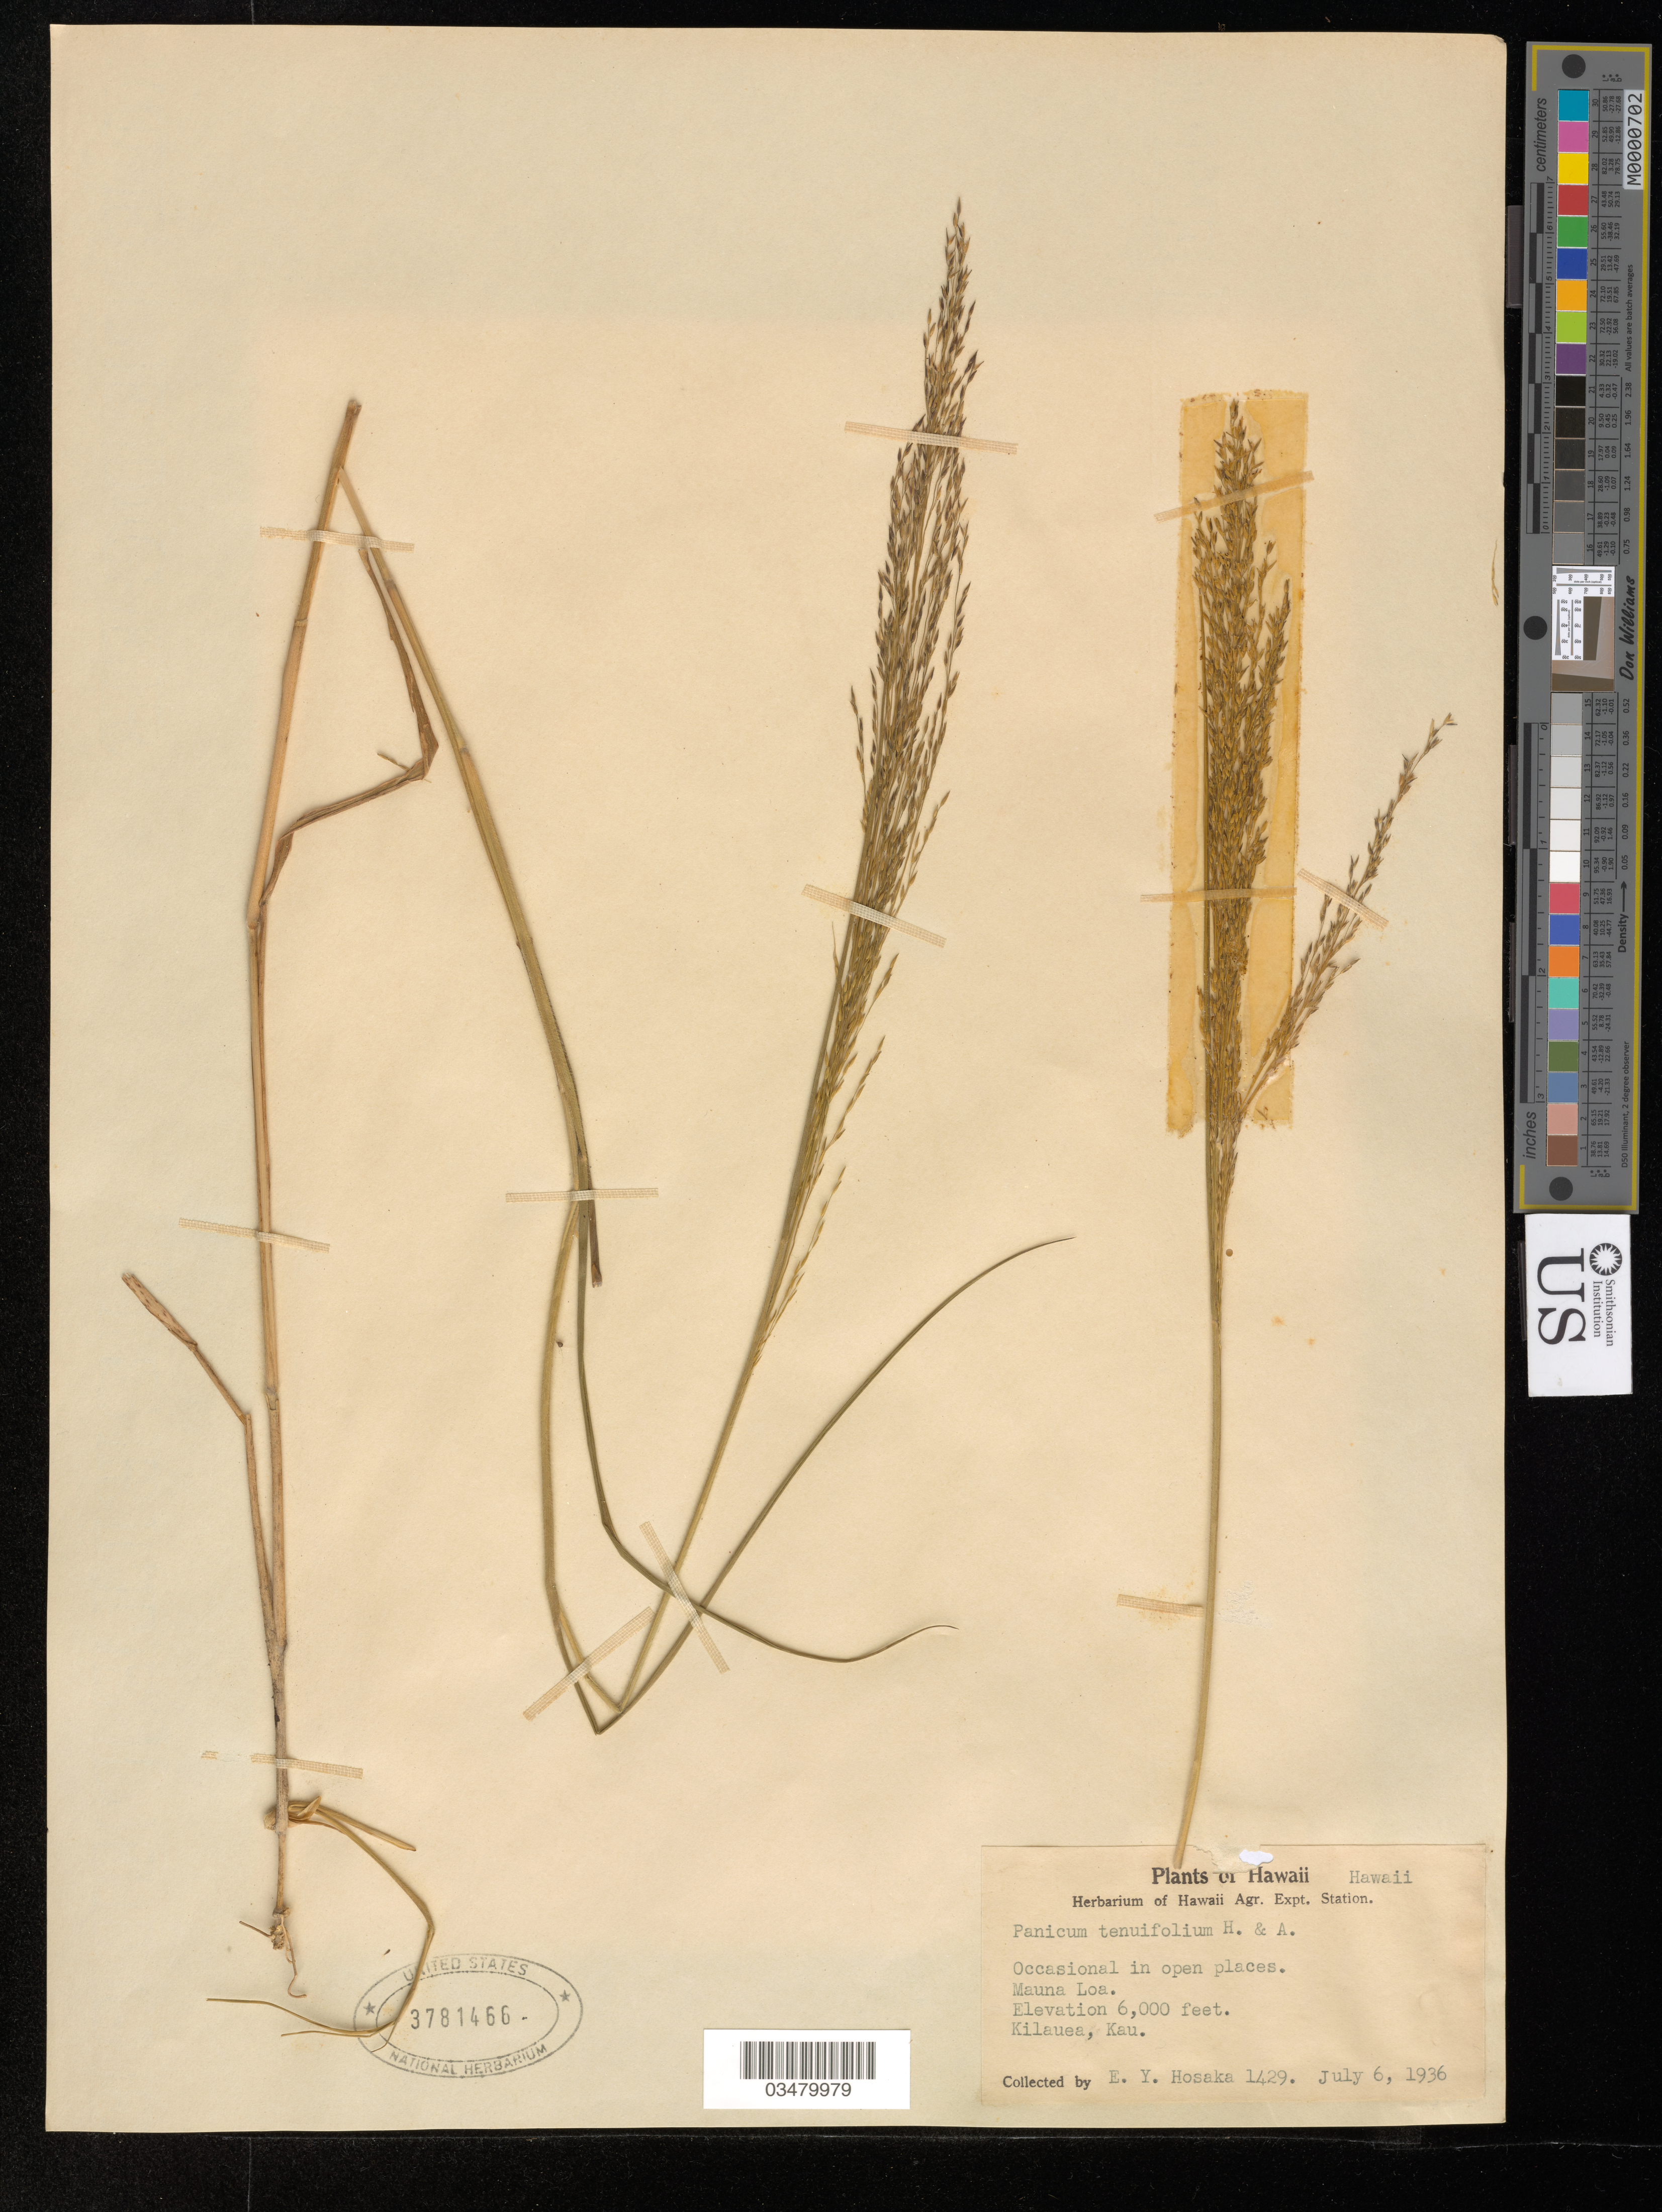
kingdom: Plantae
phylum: Tracheophyta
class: Liliopsida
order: Poales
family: Poaceae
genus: Panicum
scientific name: Panicum tenuifolium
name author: Hook. & Arn.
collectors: E. Y. Hosaka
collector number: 1429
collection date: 1936-07-06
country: United States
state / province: Hawaii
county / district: Hawaii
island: Hawaii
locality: Mauna Loa. Kilauea, Kau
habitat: Open places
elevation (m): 1829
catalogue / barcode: US 3781466